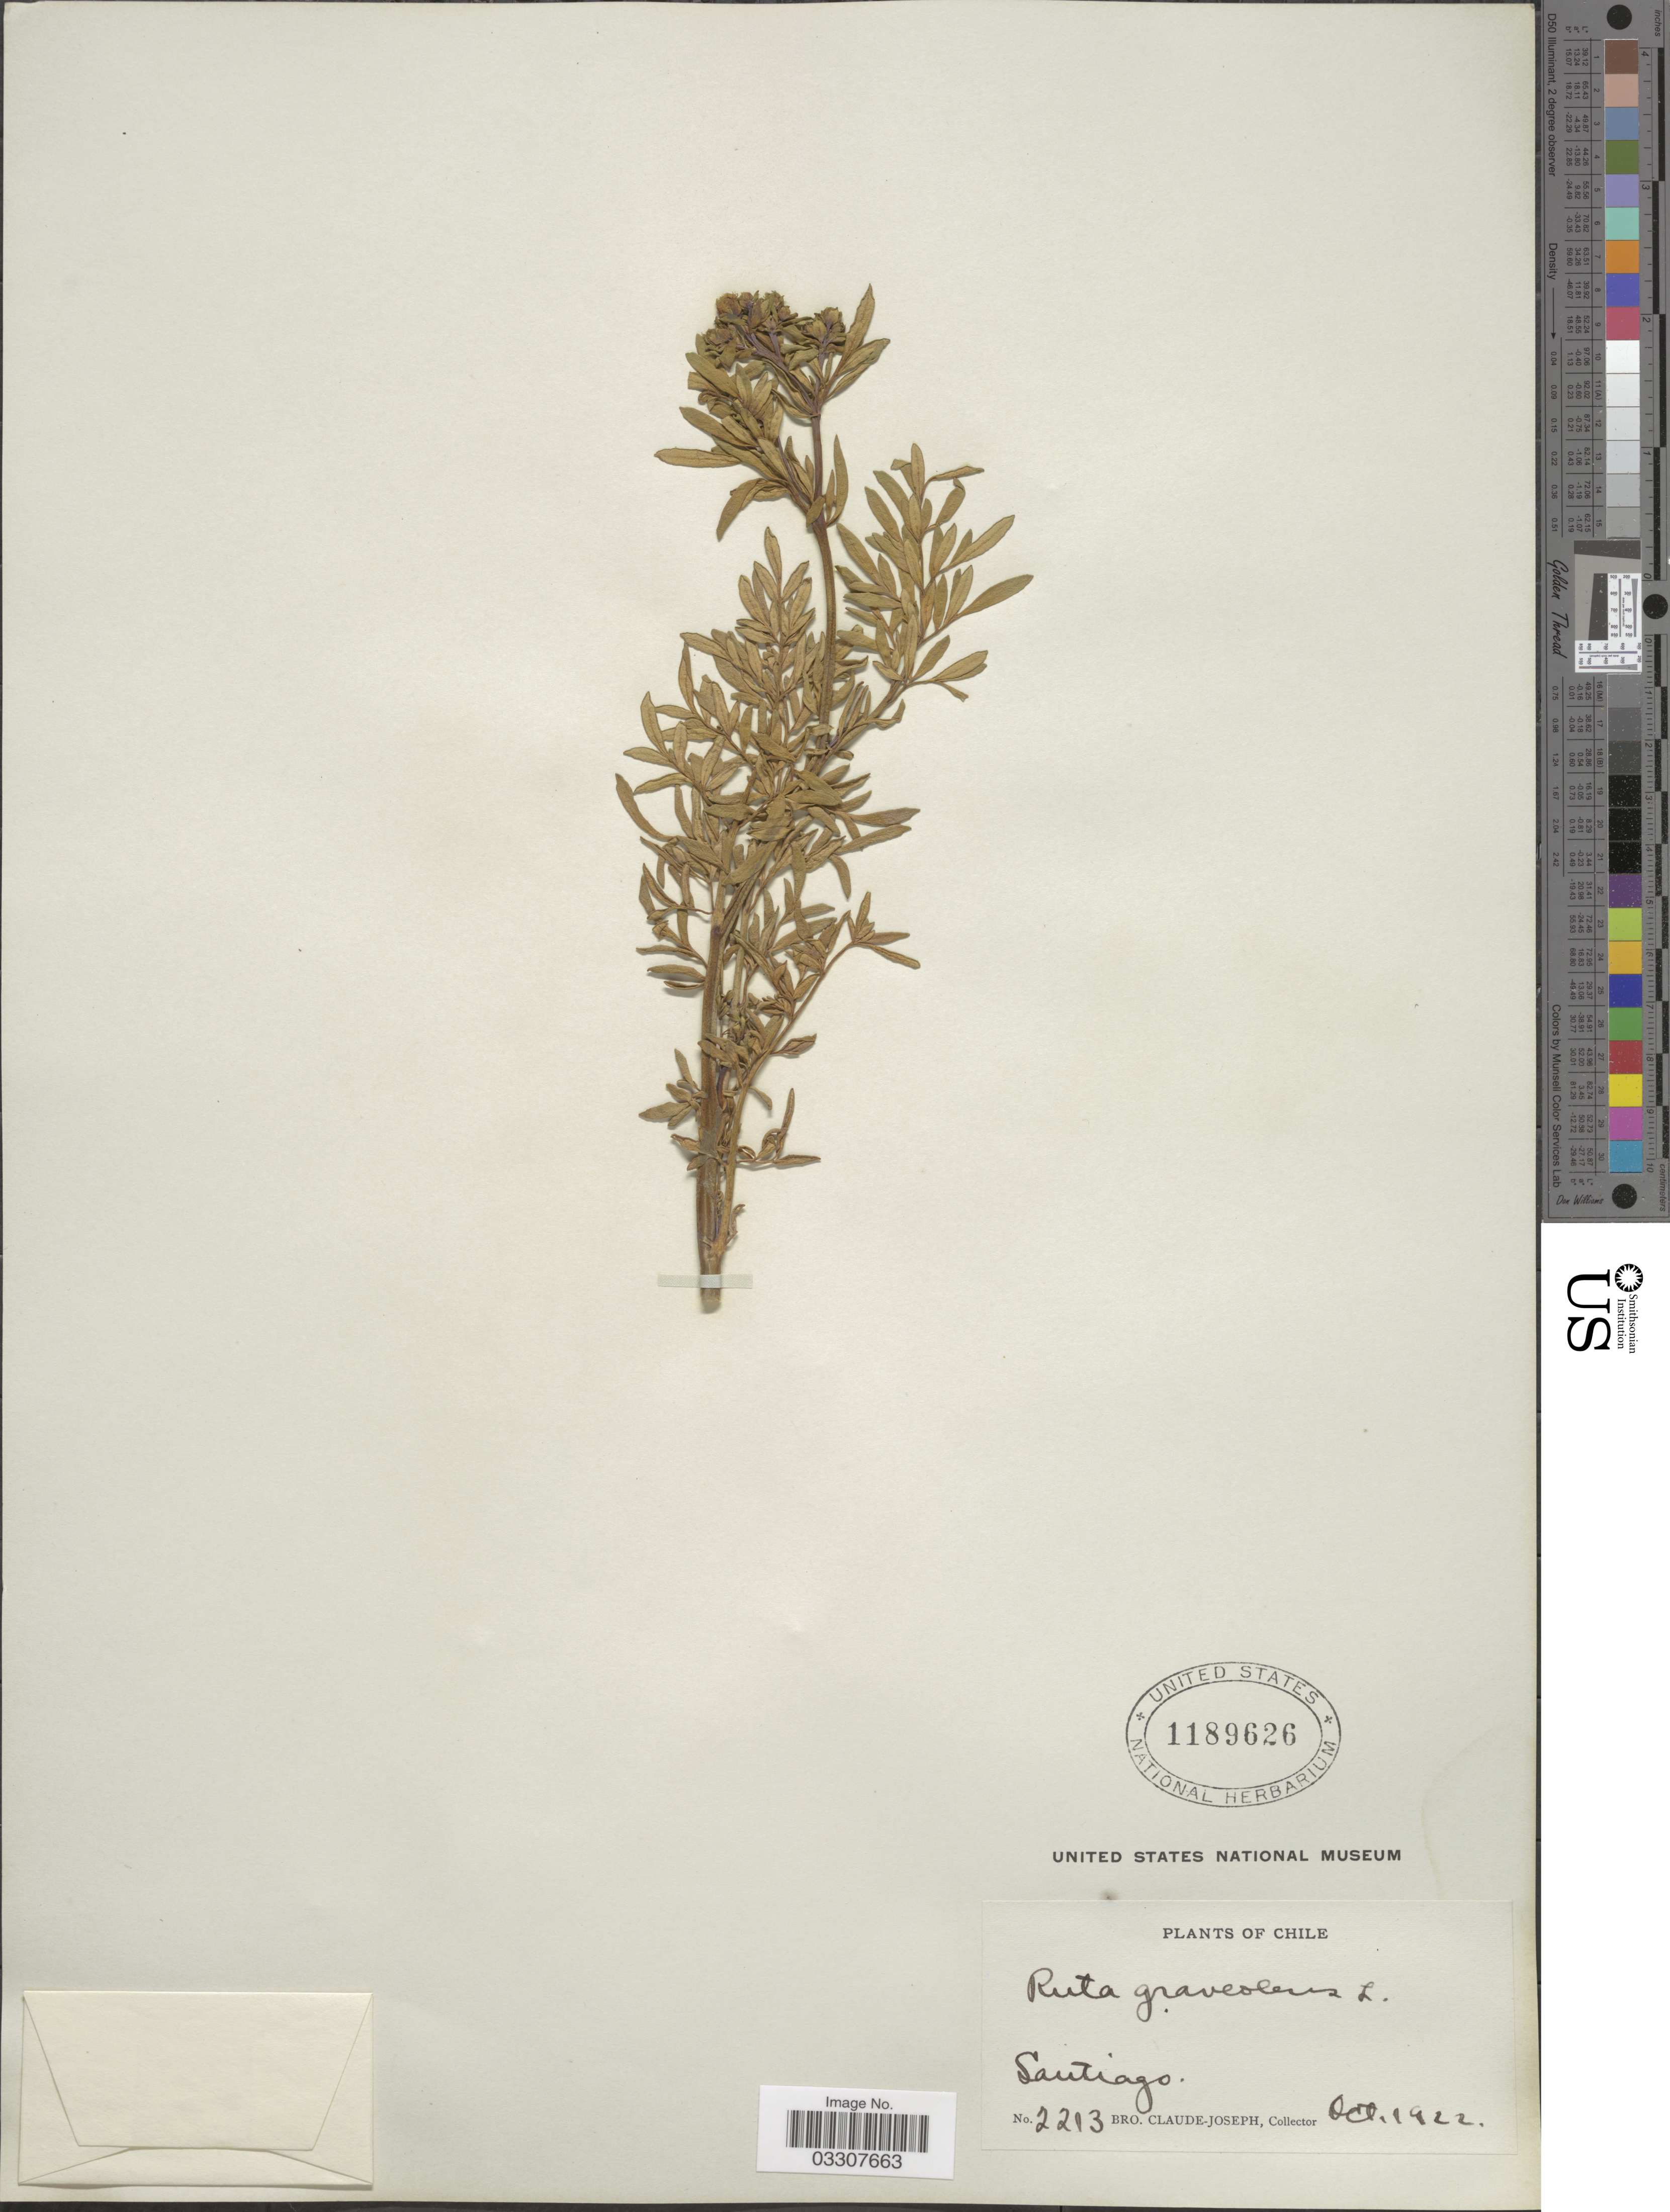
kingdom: Plantae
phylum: Tracheophyta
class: Magnoliopsida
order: Sapindales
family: Rutaceae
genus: Ruta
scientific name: Ruta chalepensis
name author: L.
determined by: Strong, Mark T., (BOT), Smithsonian Institution - National Museum of Natural History (UNITED STATES)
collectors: Bro. Claude-Joseph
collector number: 2213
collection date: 1922-10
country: Chile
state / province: Región Metropolitana (RM)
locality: Santiago.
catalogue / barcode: US 1189626